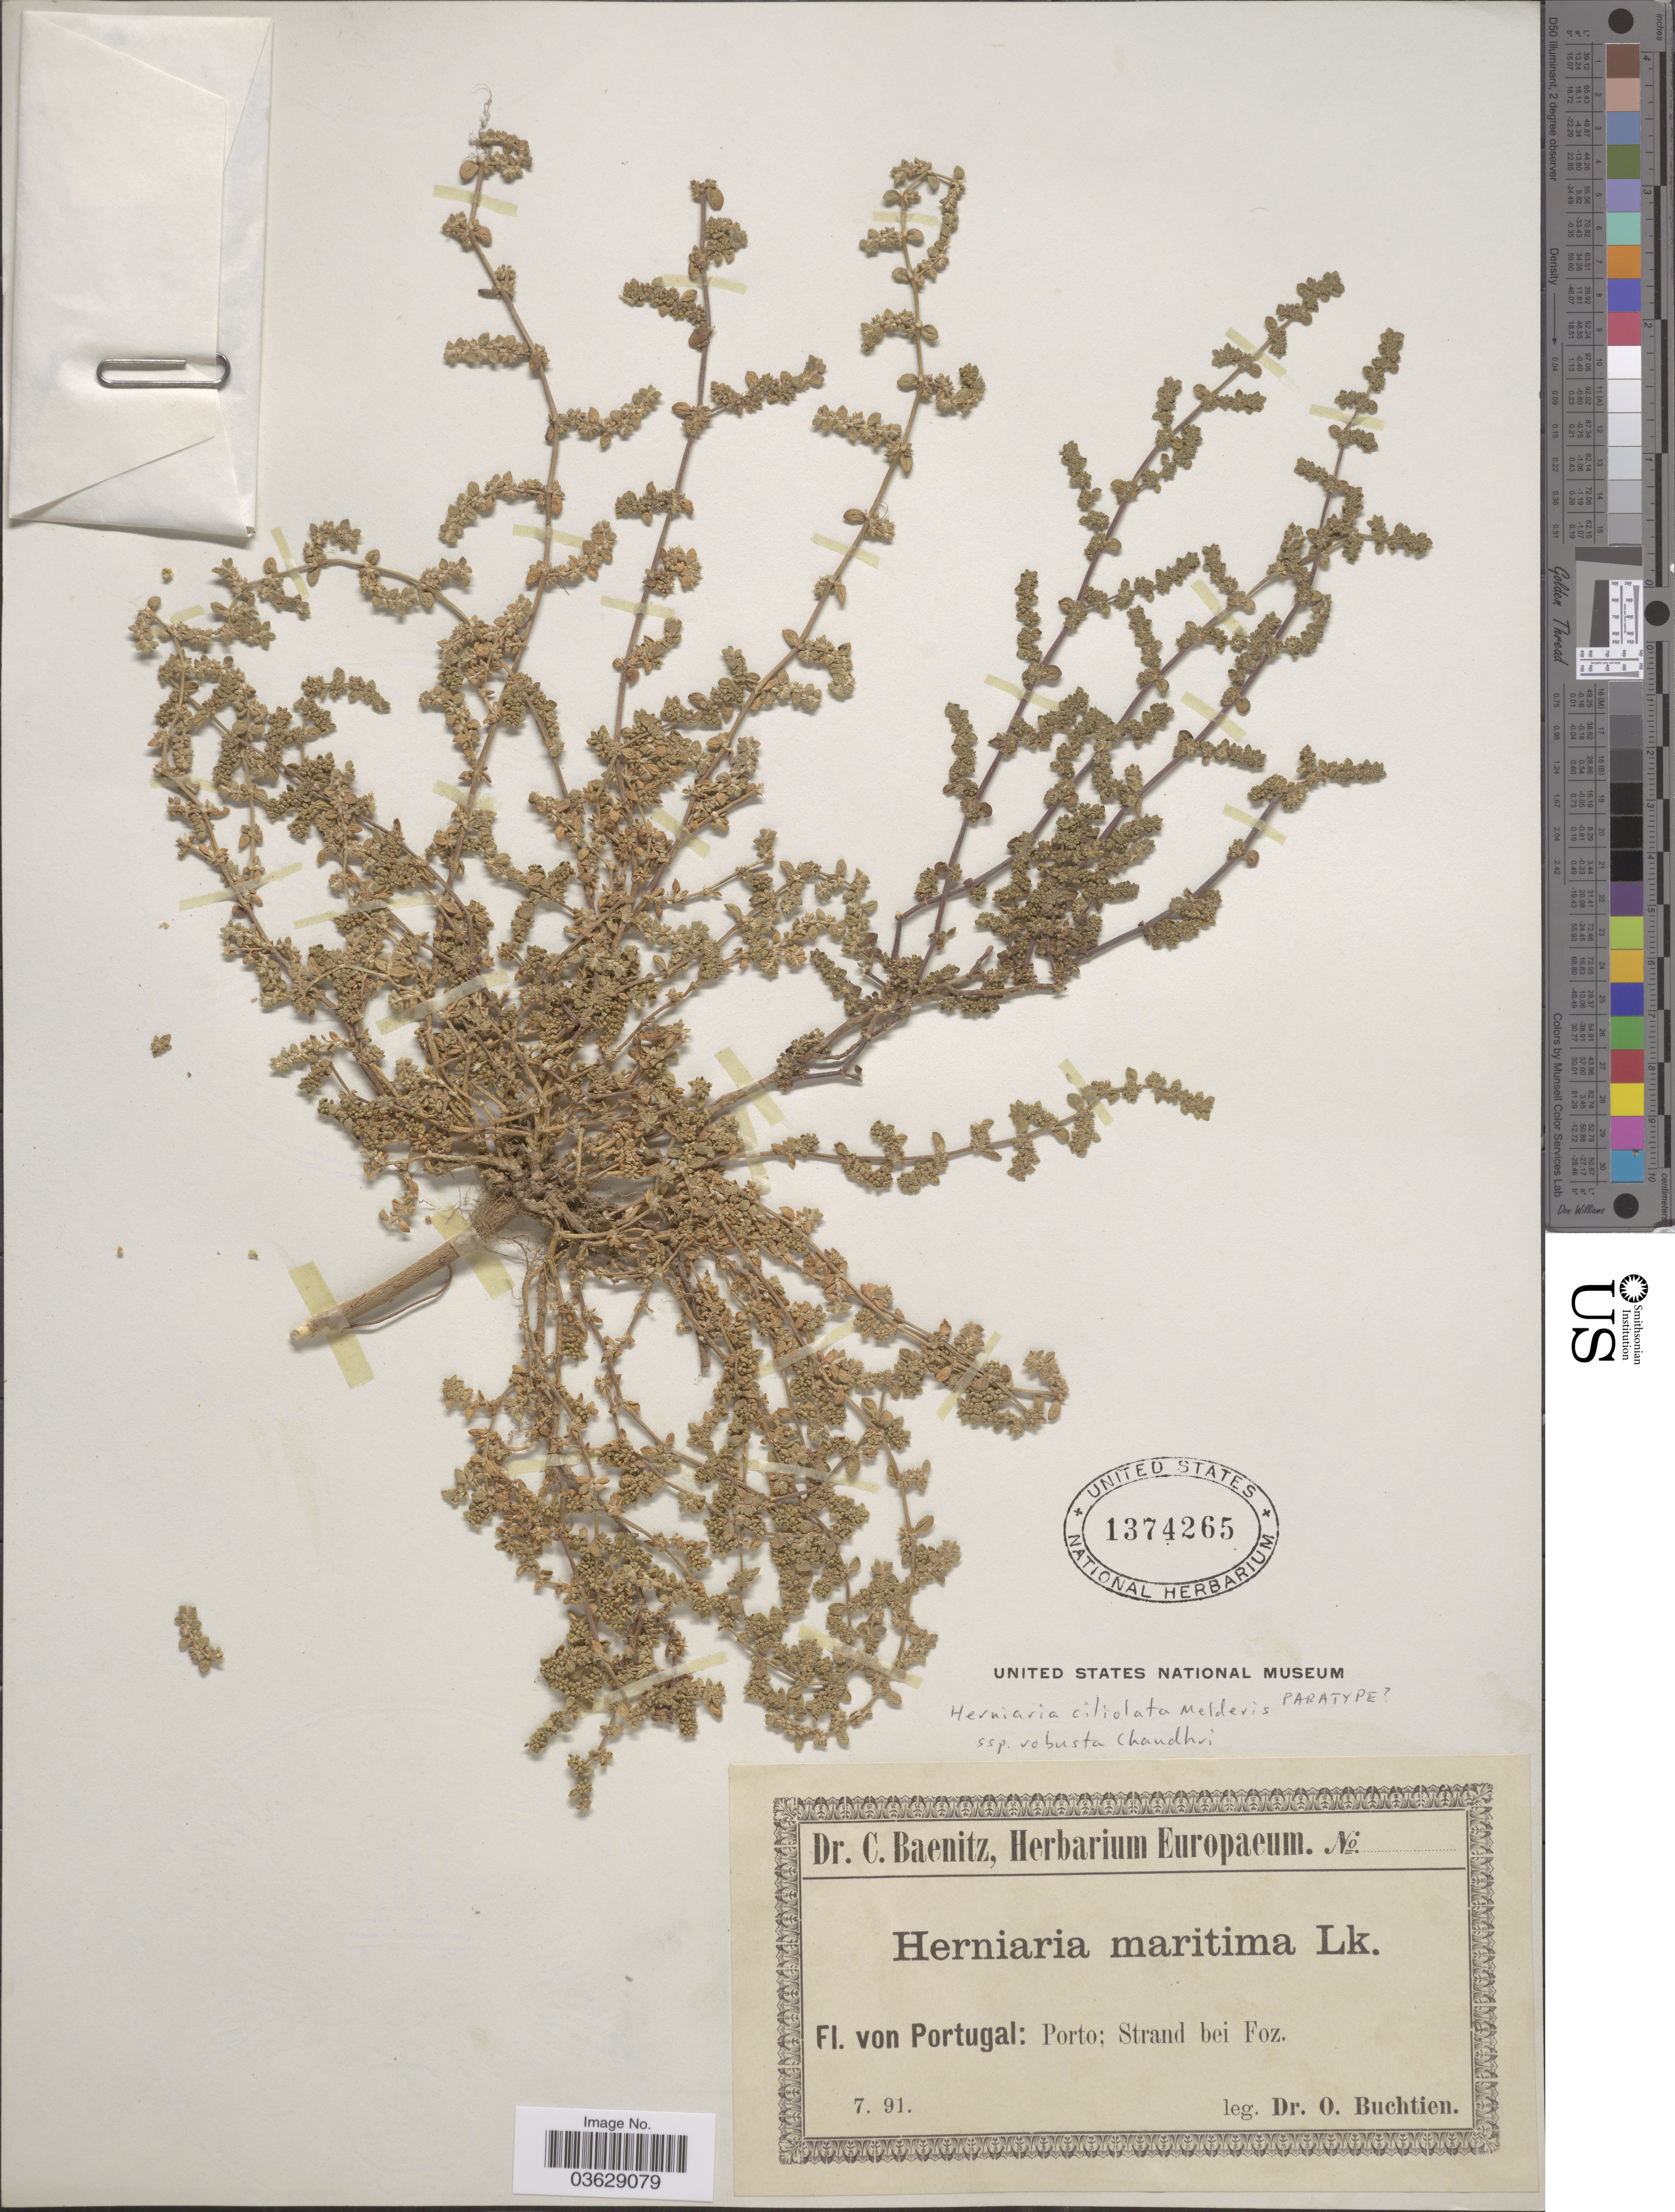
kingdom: Plantae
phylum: Tracheophyta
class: Magnoliopsida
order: Caryophyllales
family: Caryophyllaceae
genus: Herniaria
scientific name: Herniaria ciliolata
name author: Melderis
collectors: O. Buchtien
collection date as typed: Transcribed d/m/y: /7/91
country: Portugal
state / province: Porto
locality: Strand bei Foz.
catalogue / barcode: US 1374265